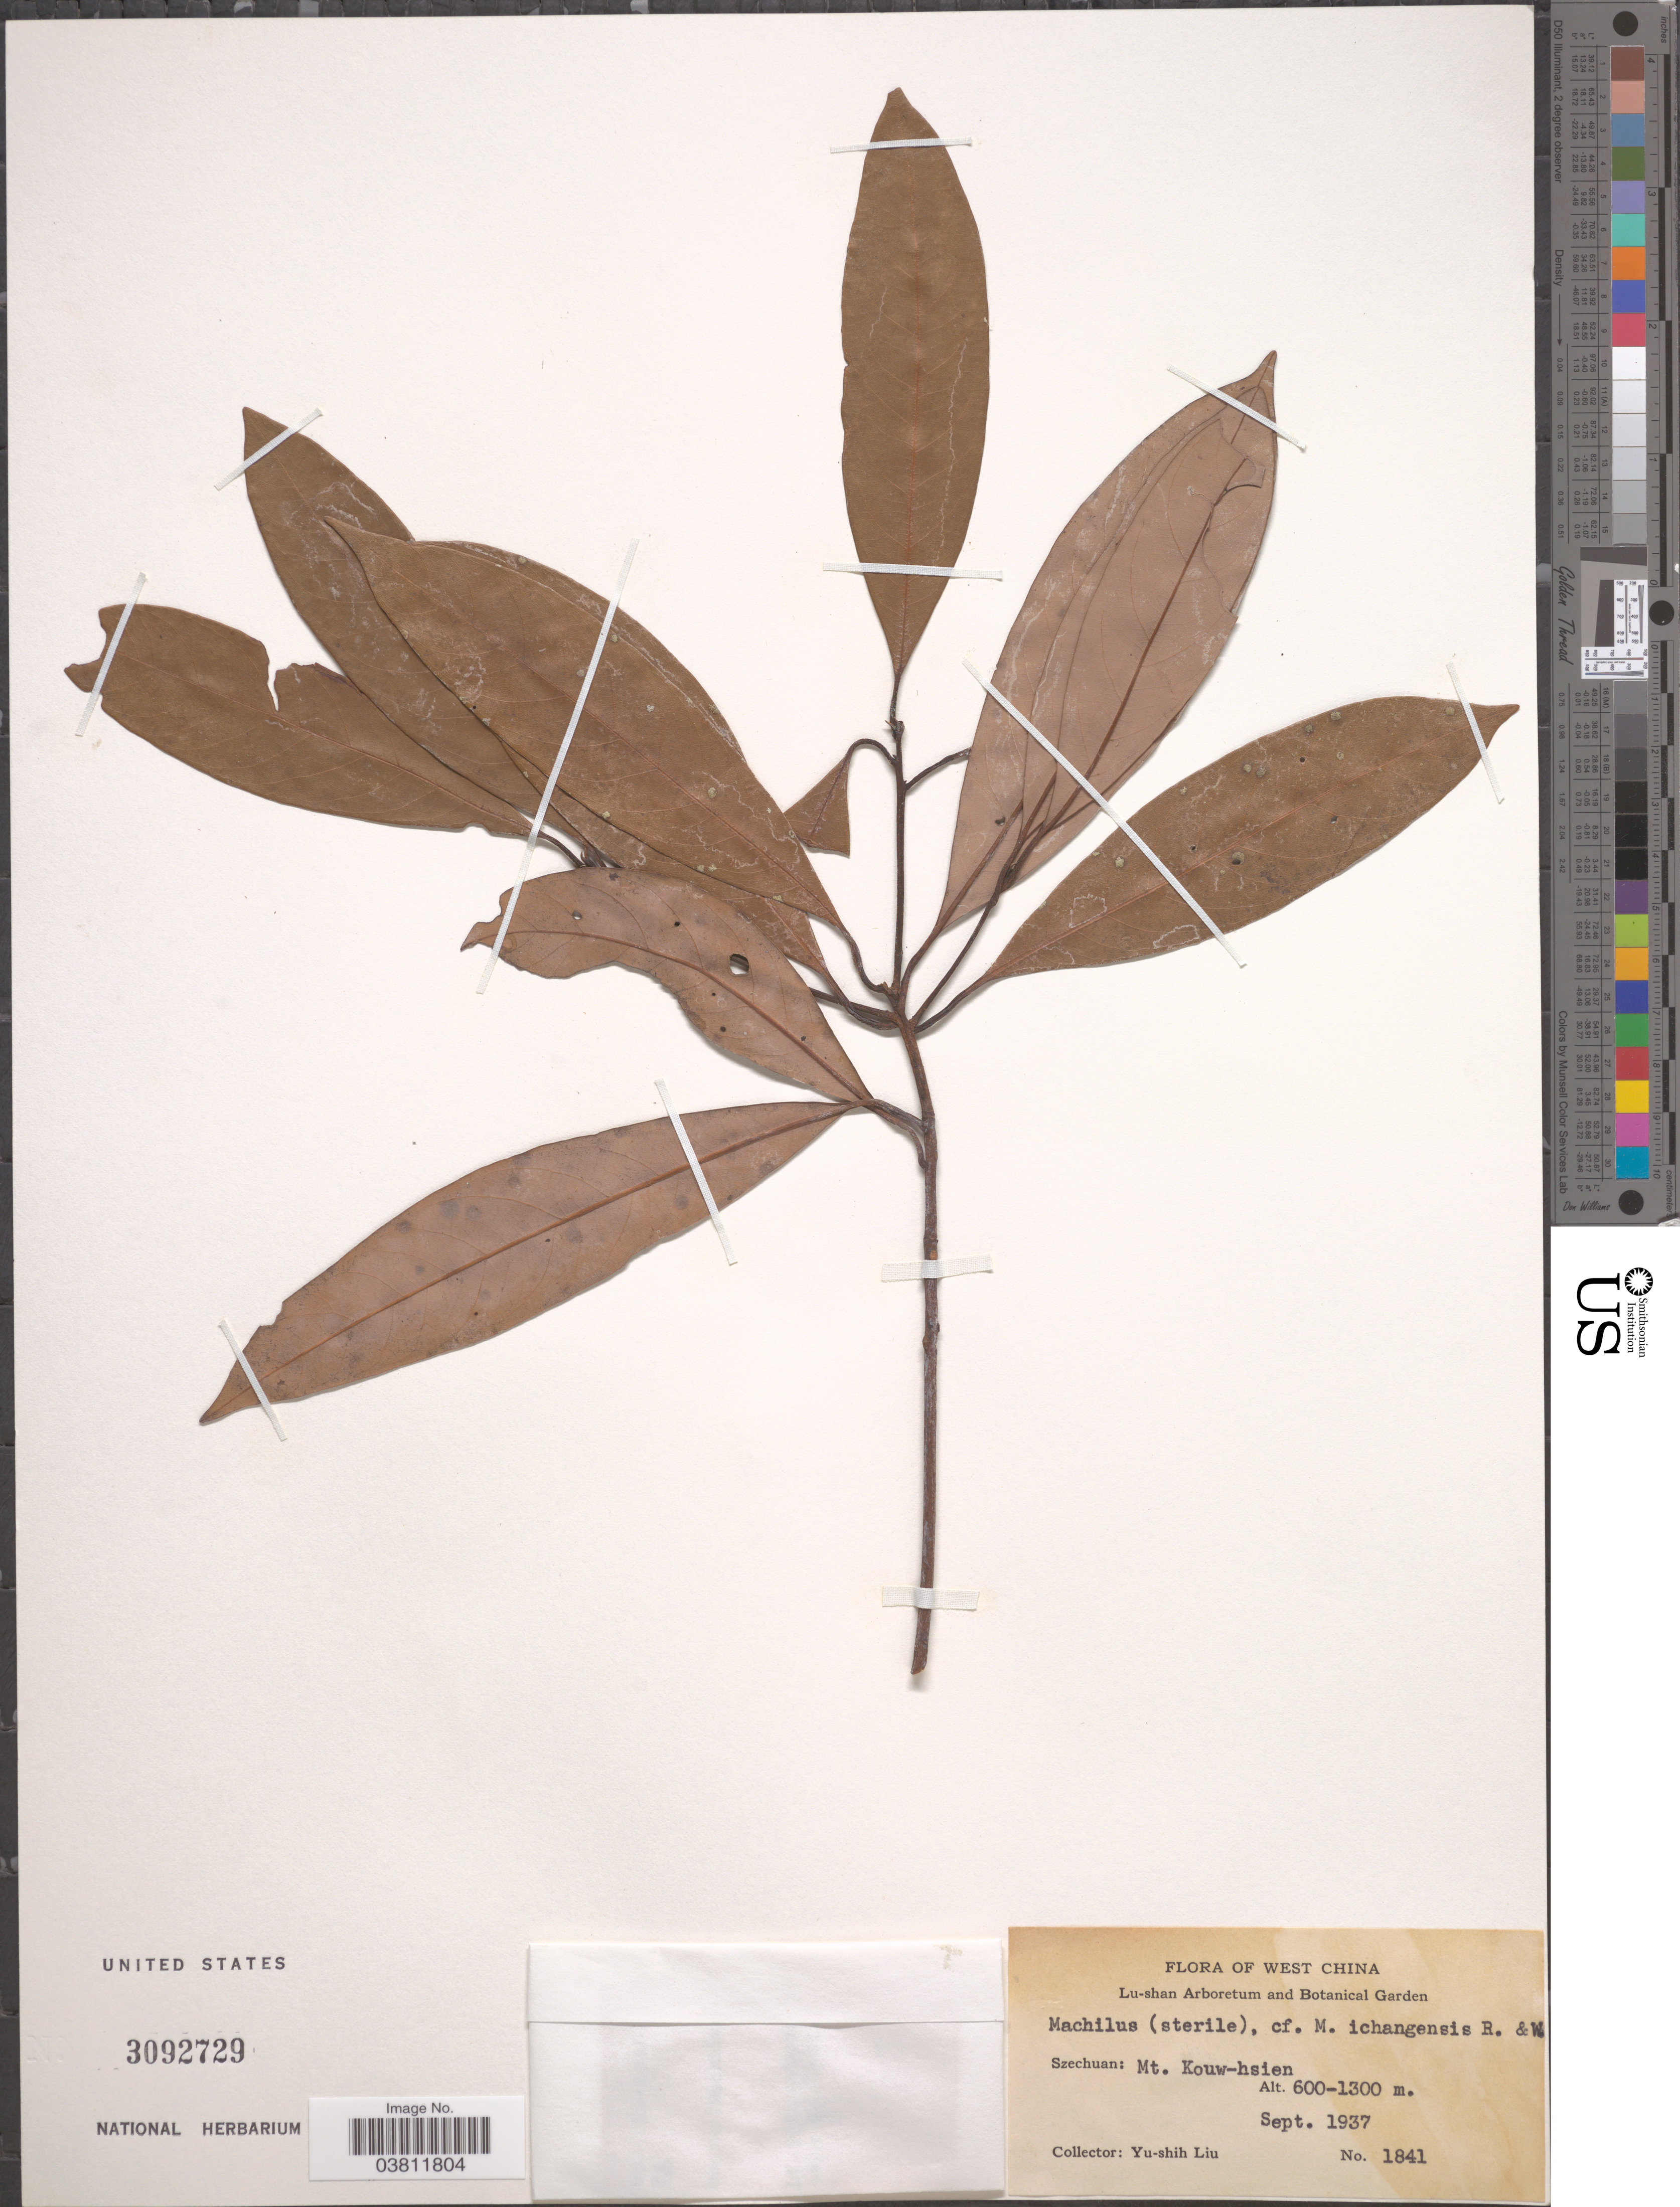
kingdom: Plantae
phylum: Tracheophyta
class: Magnoliopsida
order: Laurales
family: Lauraceae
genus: Machilus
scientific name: Machilus sp.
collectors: Y.-S. Liu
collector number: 1841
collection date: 1937-09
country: China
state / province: Sichuan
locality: West China. Szechuan: Mt. Kouw-hsien.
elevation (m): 600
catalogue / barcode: US 3092729